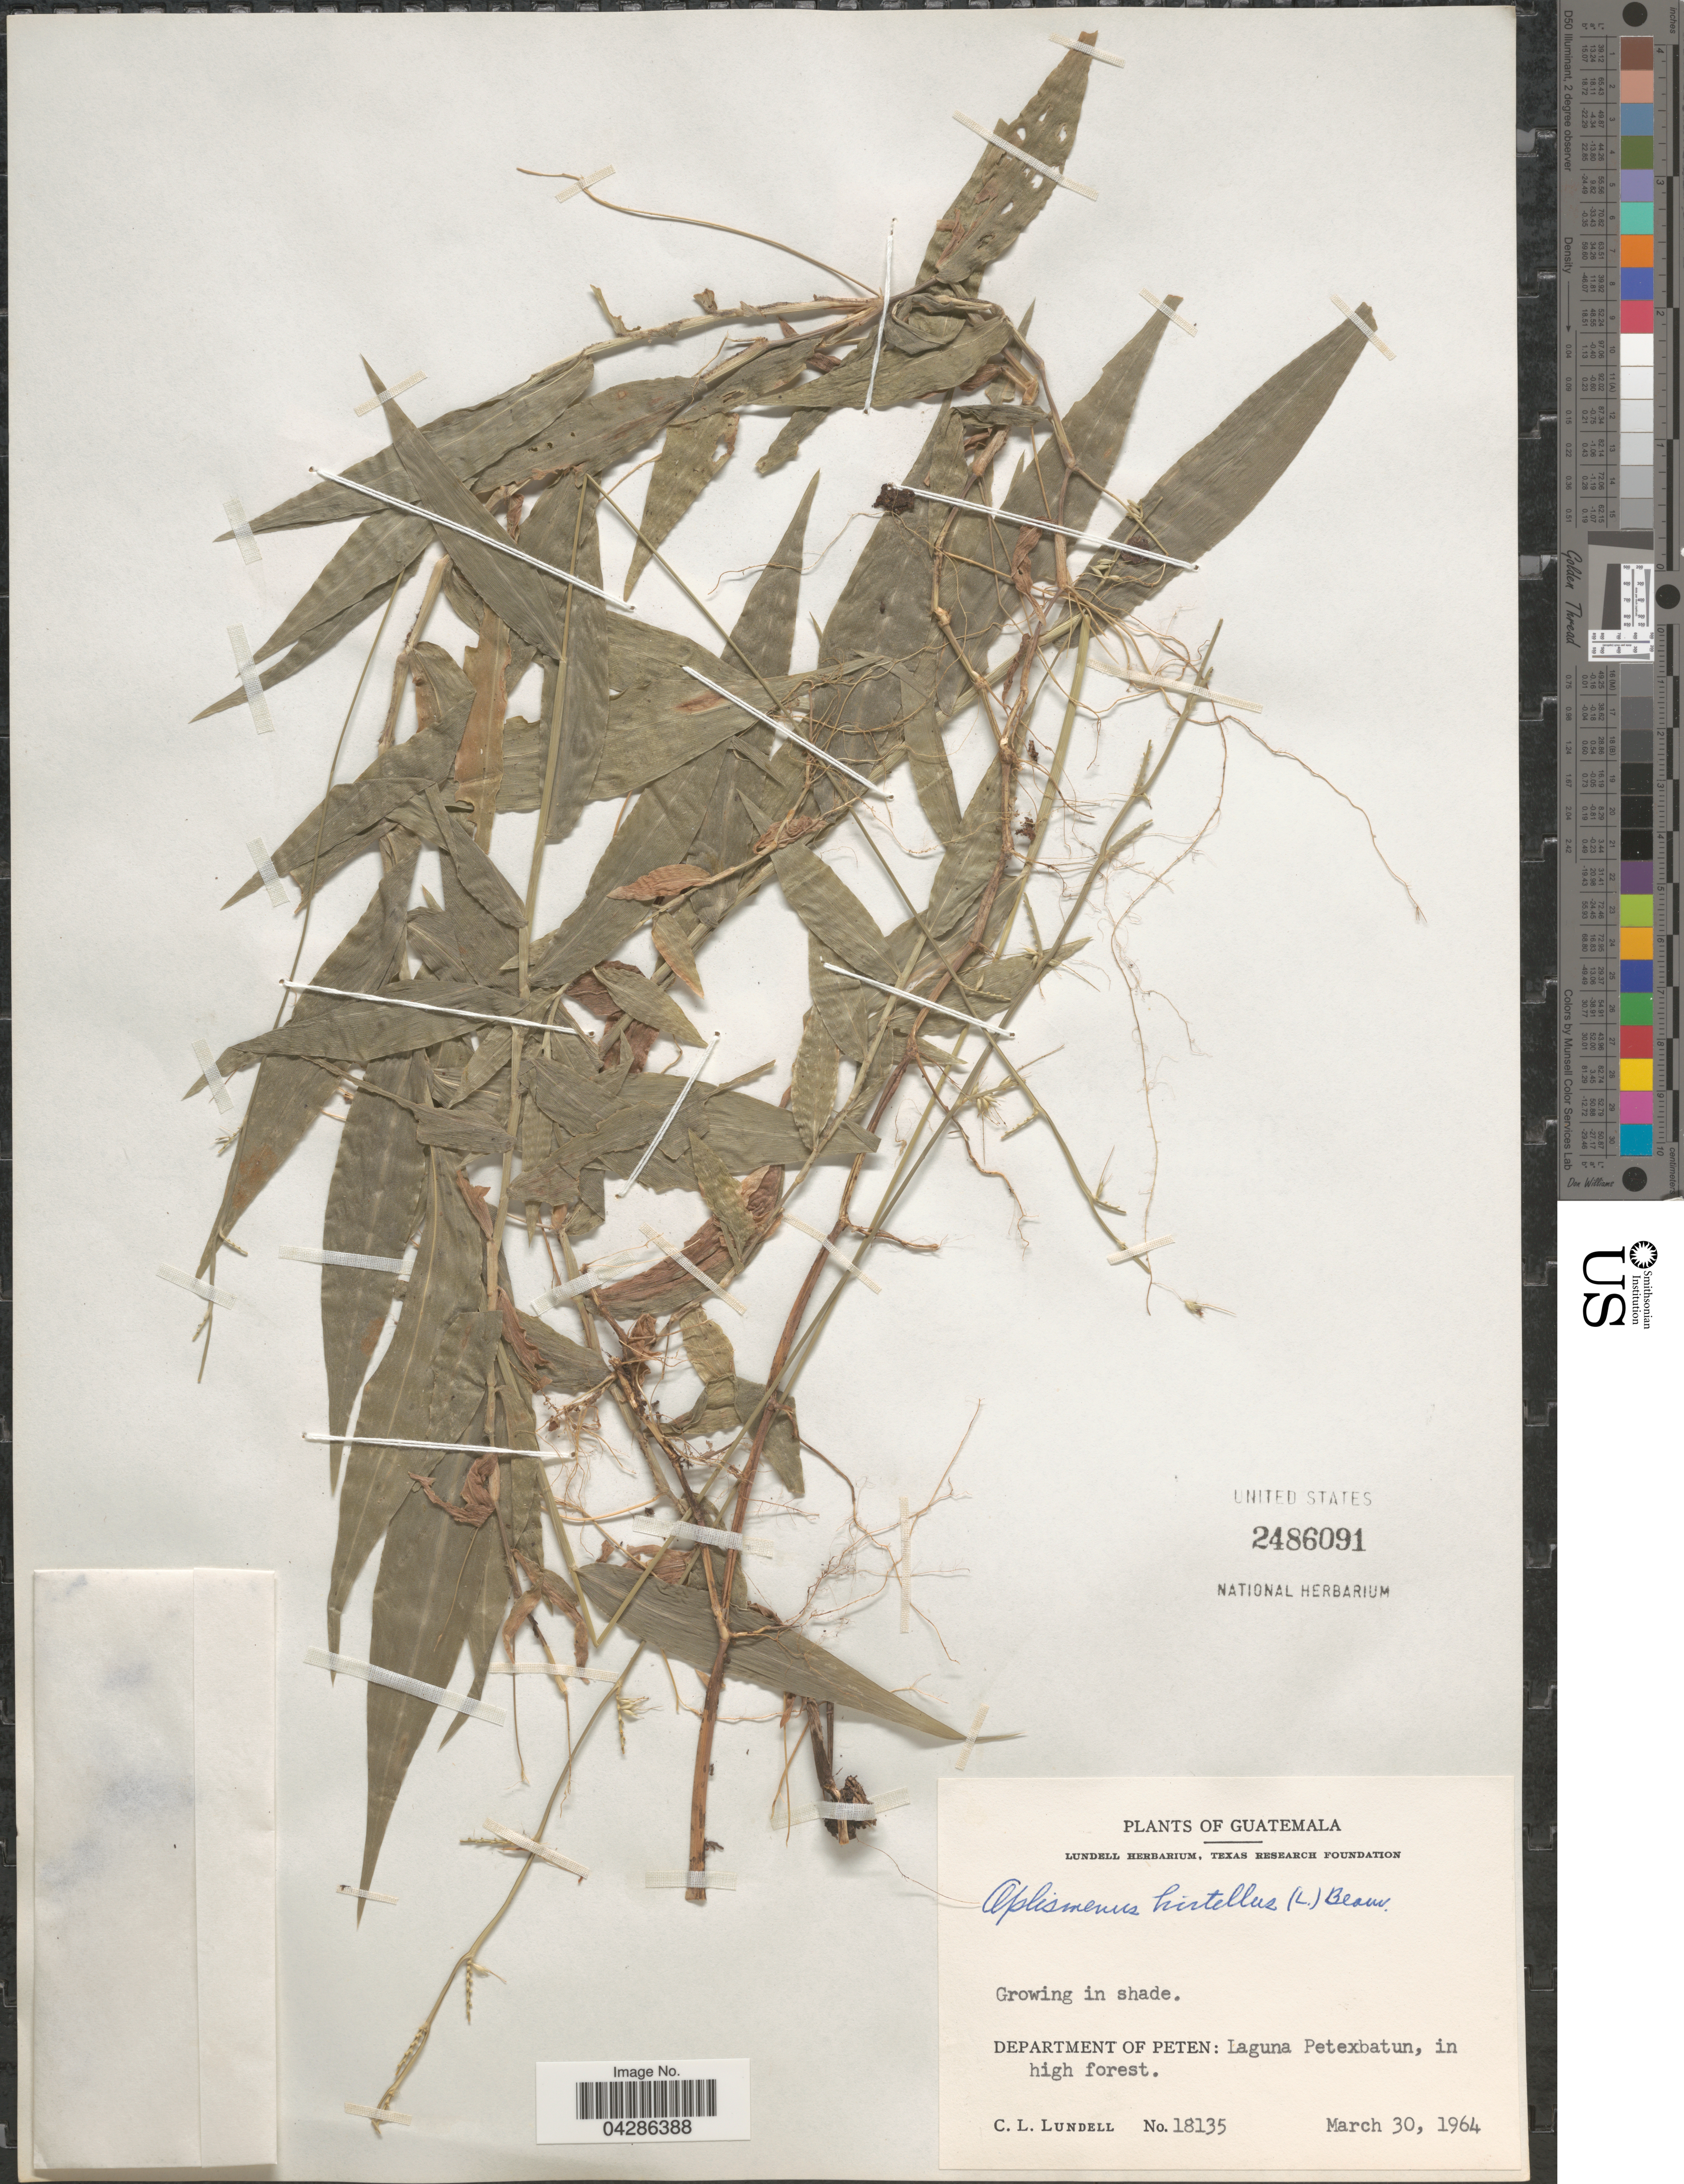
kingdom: Plantae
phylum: Tracheophyta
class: Liliopsida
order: Poales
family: Poaceae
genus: Oplismenus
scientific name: Oplismenus hirtellus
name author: (L.) P. Beauv.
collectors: C. L. Lundell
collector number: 18135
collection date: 1964-03-30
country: Guatemala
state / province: El Peten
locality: Department Of Peten: Laguna Petexbatun, in high forest.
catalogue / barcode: US 2486091